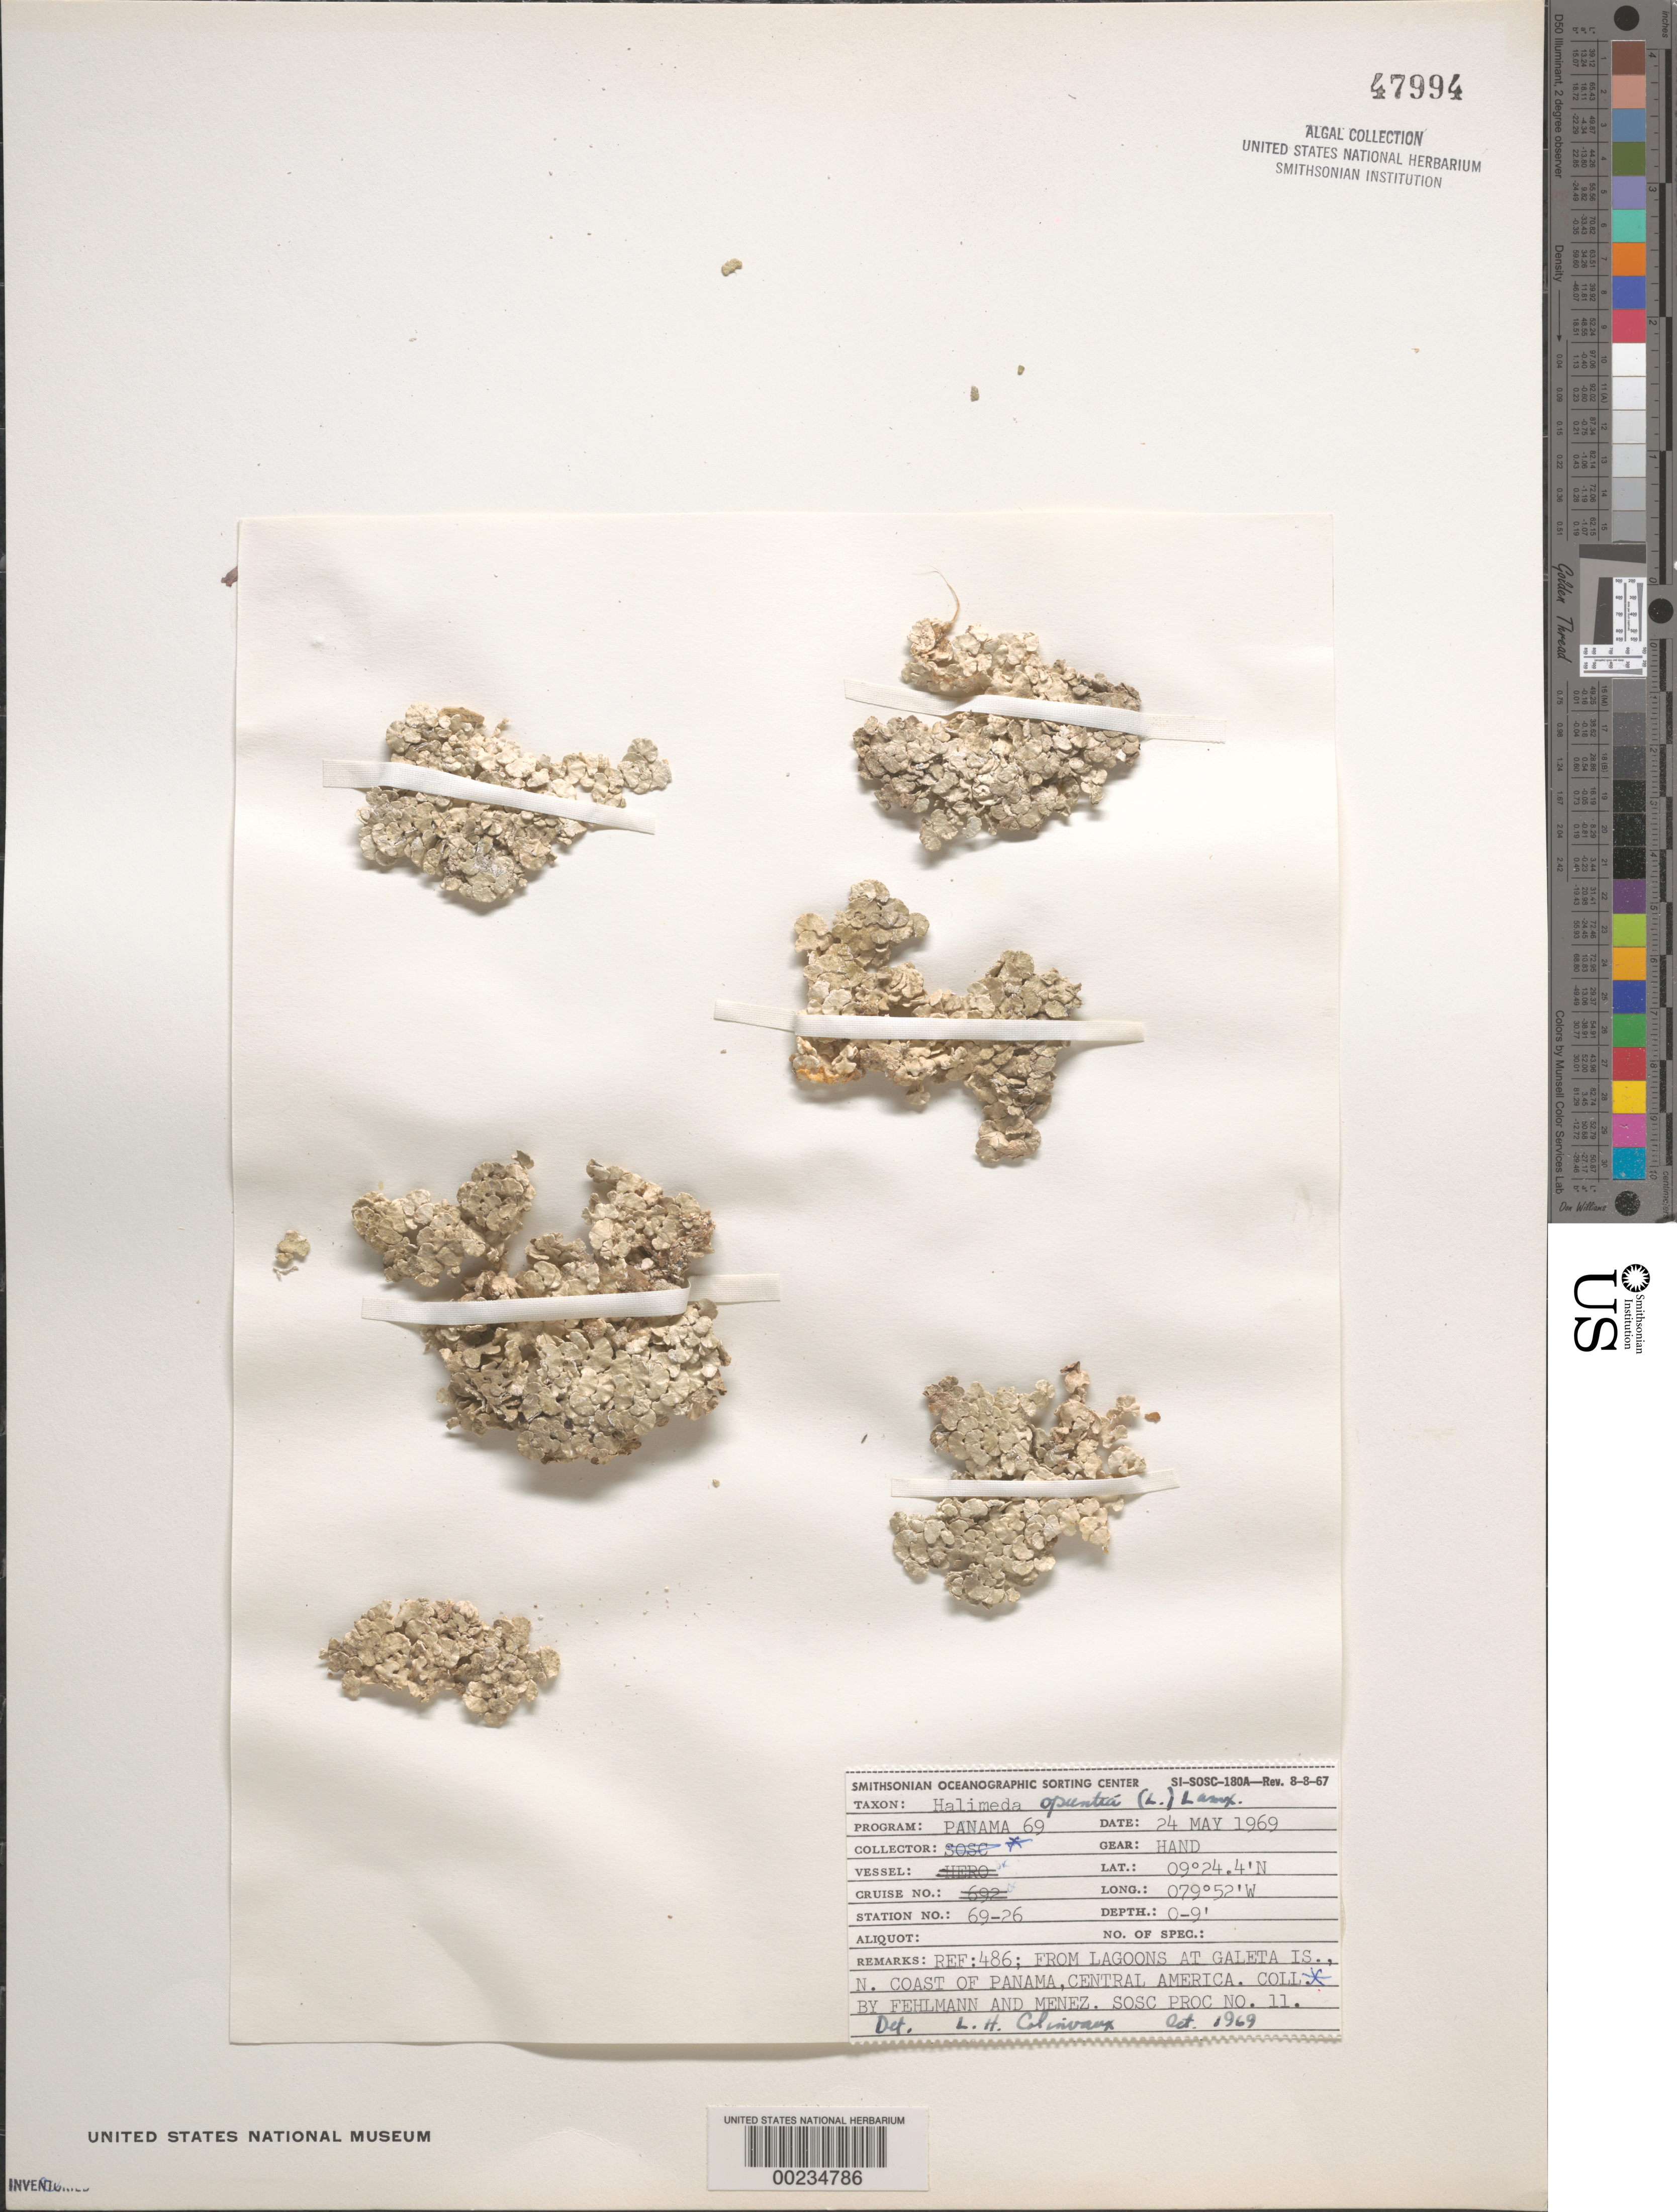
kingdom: Plantae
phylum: Chlorophyta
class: Ulvophyceae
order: Bryopsidales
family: Halimedaceae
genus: Halimeda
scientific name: Halimeda opuntia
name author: (L.) J.V.Lamouroux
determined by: Hillis-Colinvaux, L.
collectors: H. Fehlmann & Meñez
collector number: Station 69-26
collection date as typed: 24 May 1969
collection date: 1969-05-24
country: Panama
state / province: Colón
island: Galeta Island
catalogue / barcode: US 47994